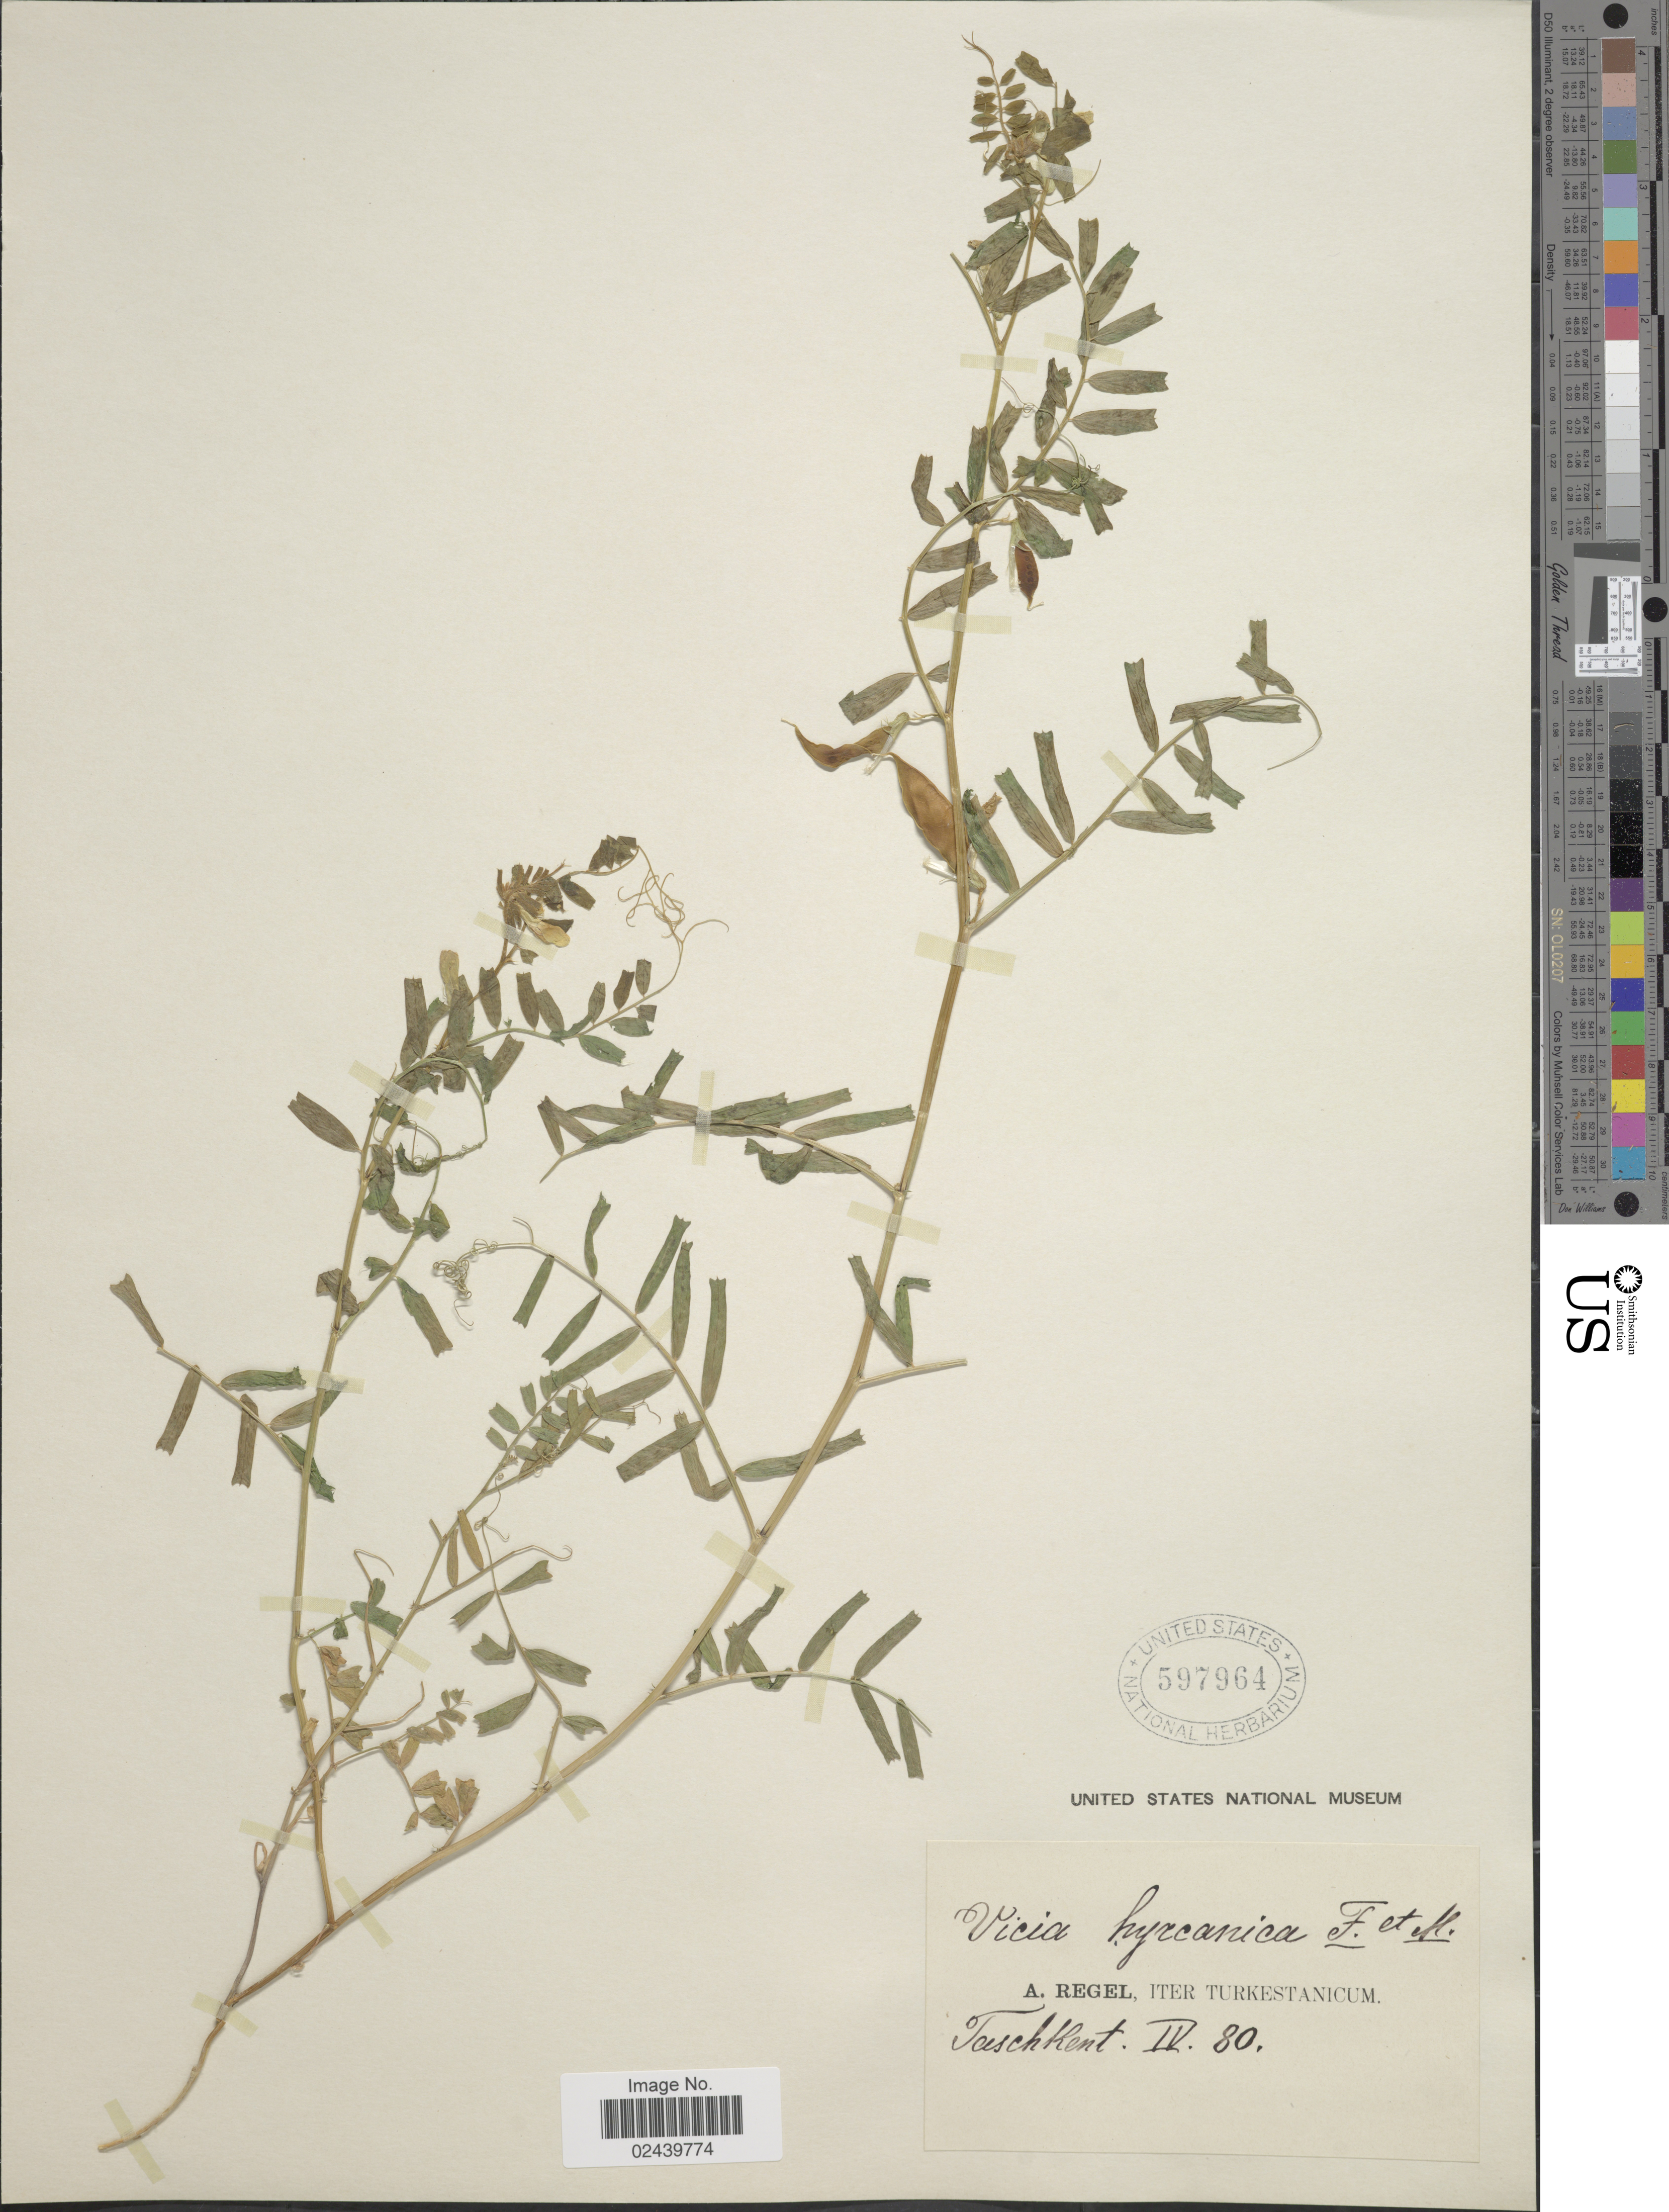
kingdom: Plantae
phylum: Tracheophyta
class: Magnoliopsida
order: Fabales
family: Fabaceae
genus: Vicia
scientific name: Vicia hyrcanica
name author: Fisch. & C.A. Mey.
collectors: A. Regel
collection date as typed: Transcribed d/m/y: /4/80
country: Uzbekistan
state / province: Toshkent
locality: Taschkent. Turkestanicum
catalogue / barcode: US 597964